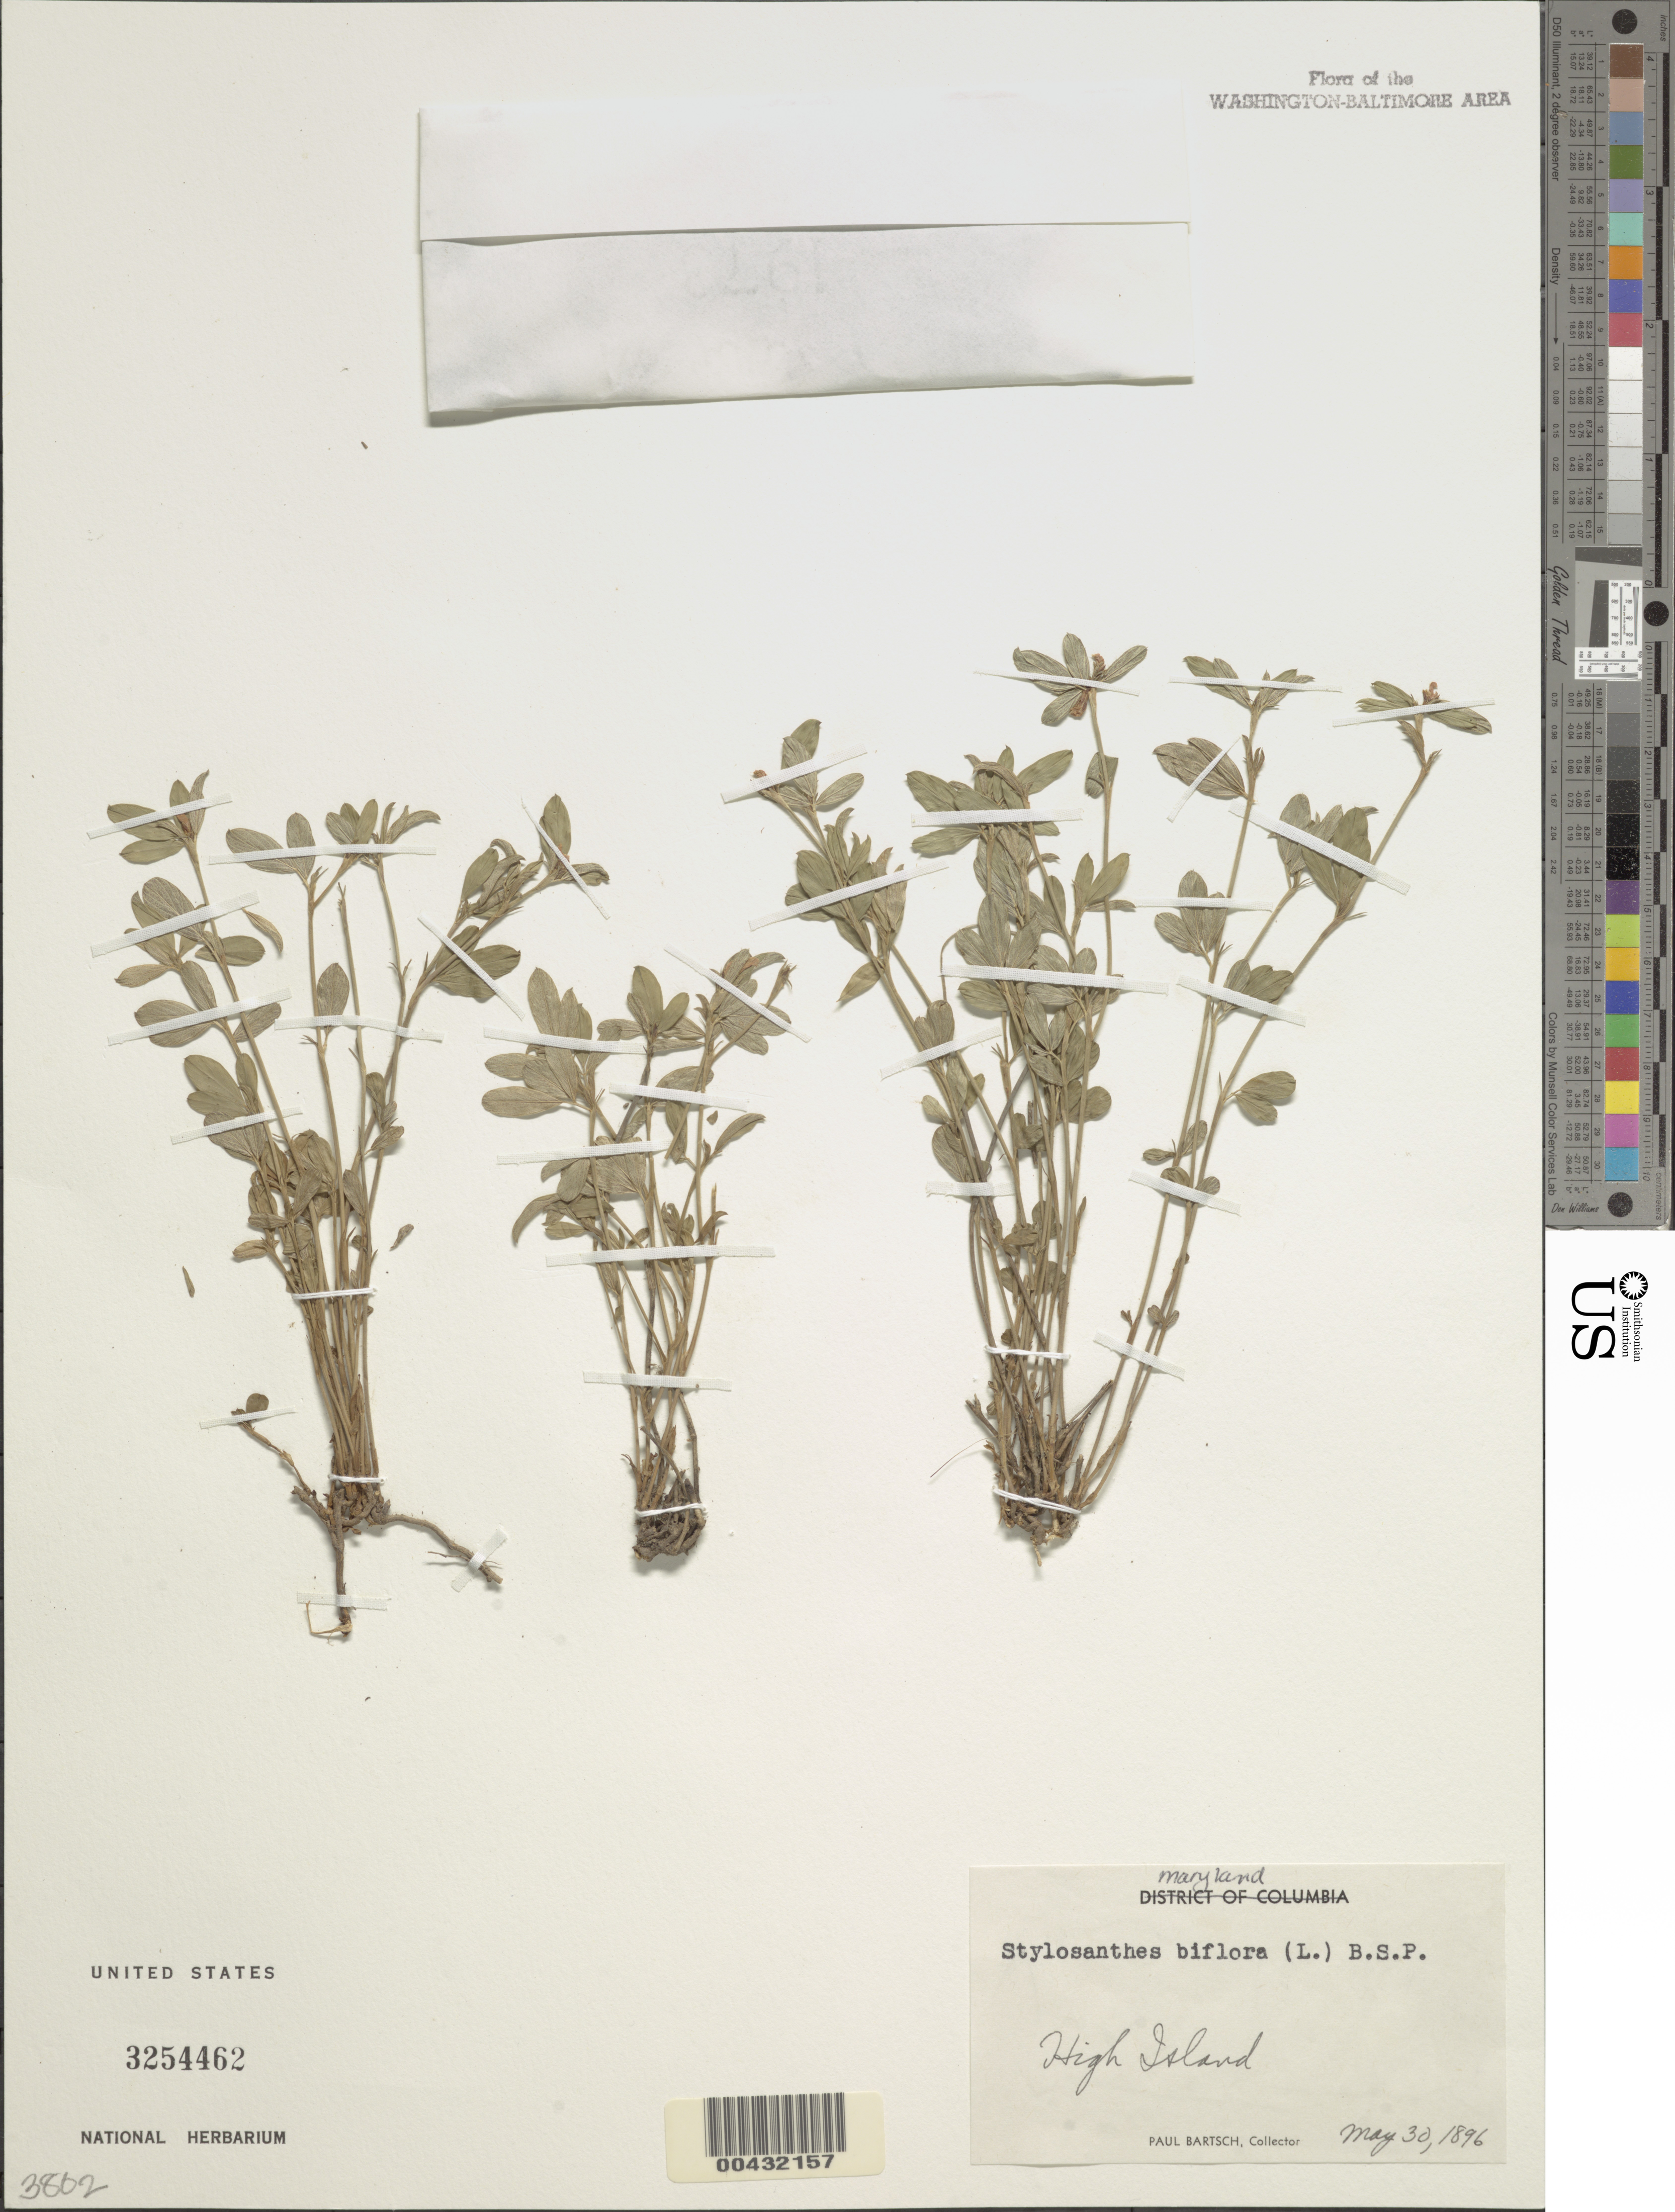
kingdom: Plantae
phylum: Tracheophyta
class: Magnoliopsida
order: Fabales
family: Fabaceae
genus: Stylosanthes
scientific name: Stylosanthes biflora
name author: (L.) Britton et al.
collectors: P. Bartsch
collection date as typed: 30 May 1896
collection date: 1896-05-30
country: United States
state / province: Maryland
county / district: Montgomery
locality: High Island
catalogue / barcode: US 3254462